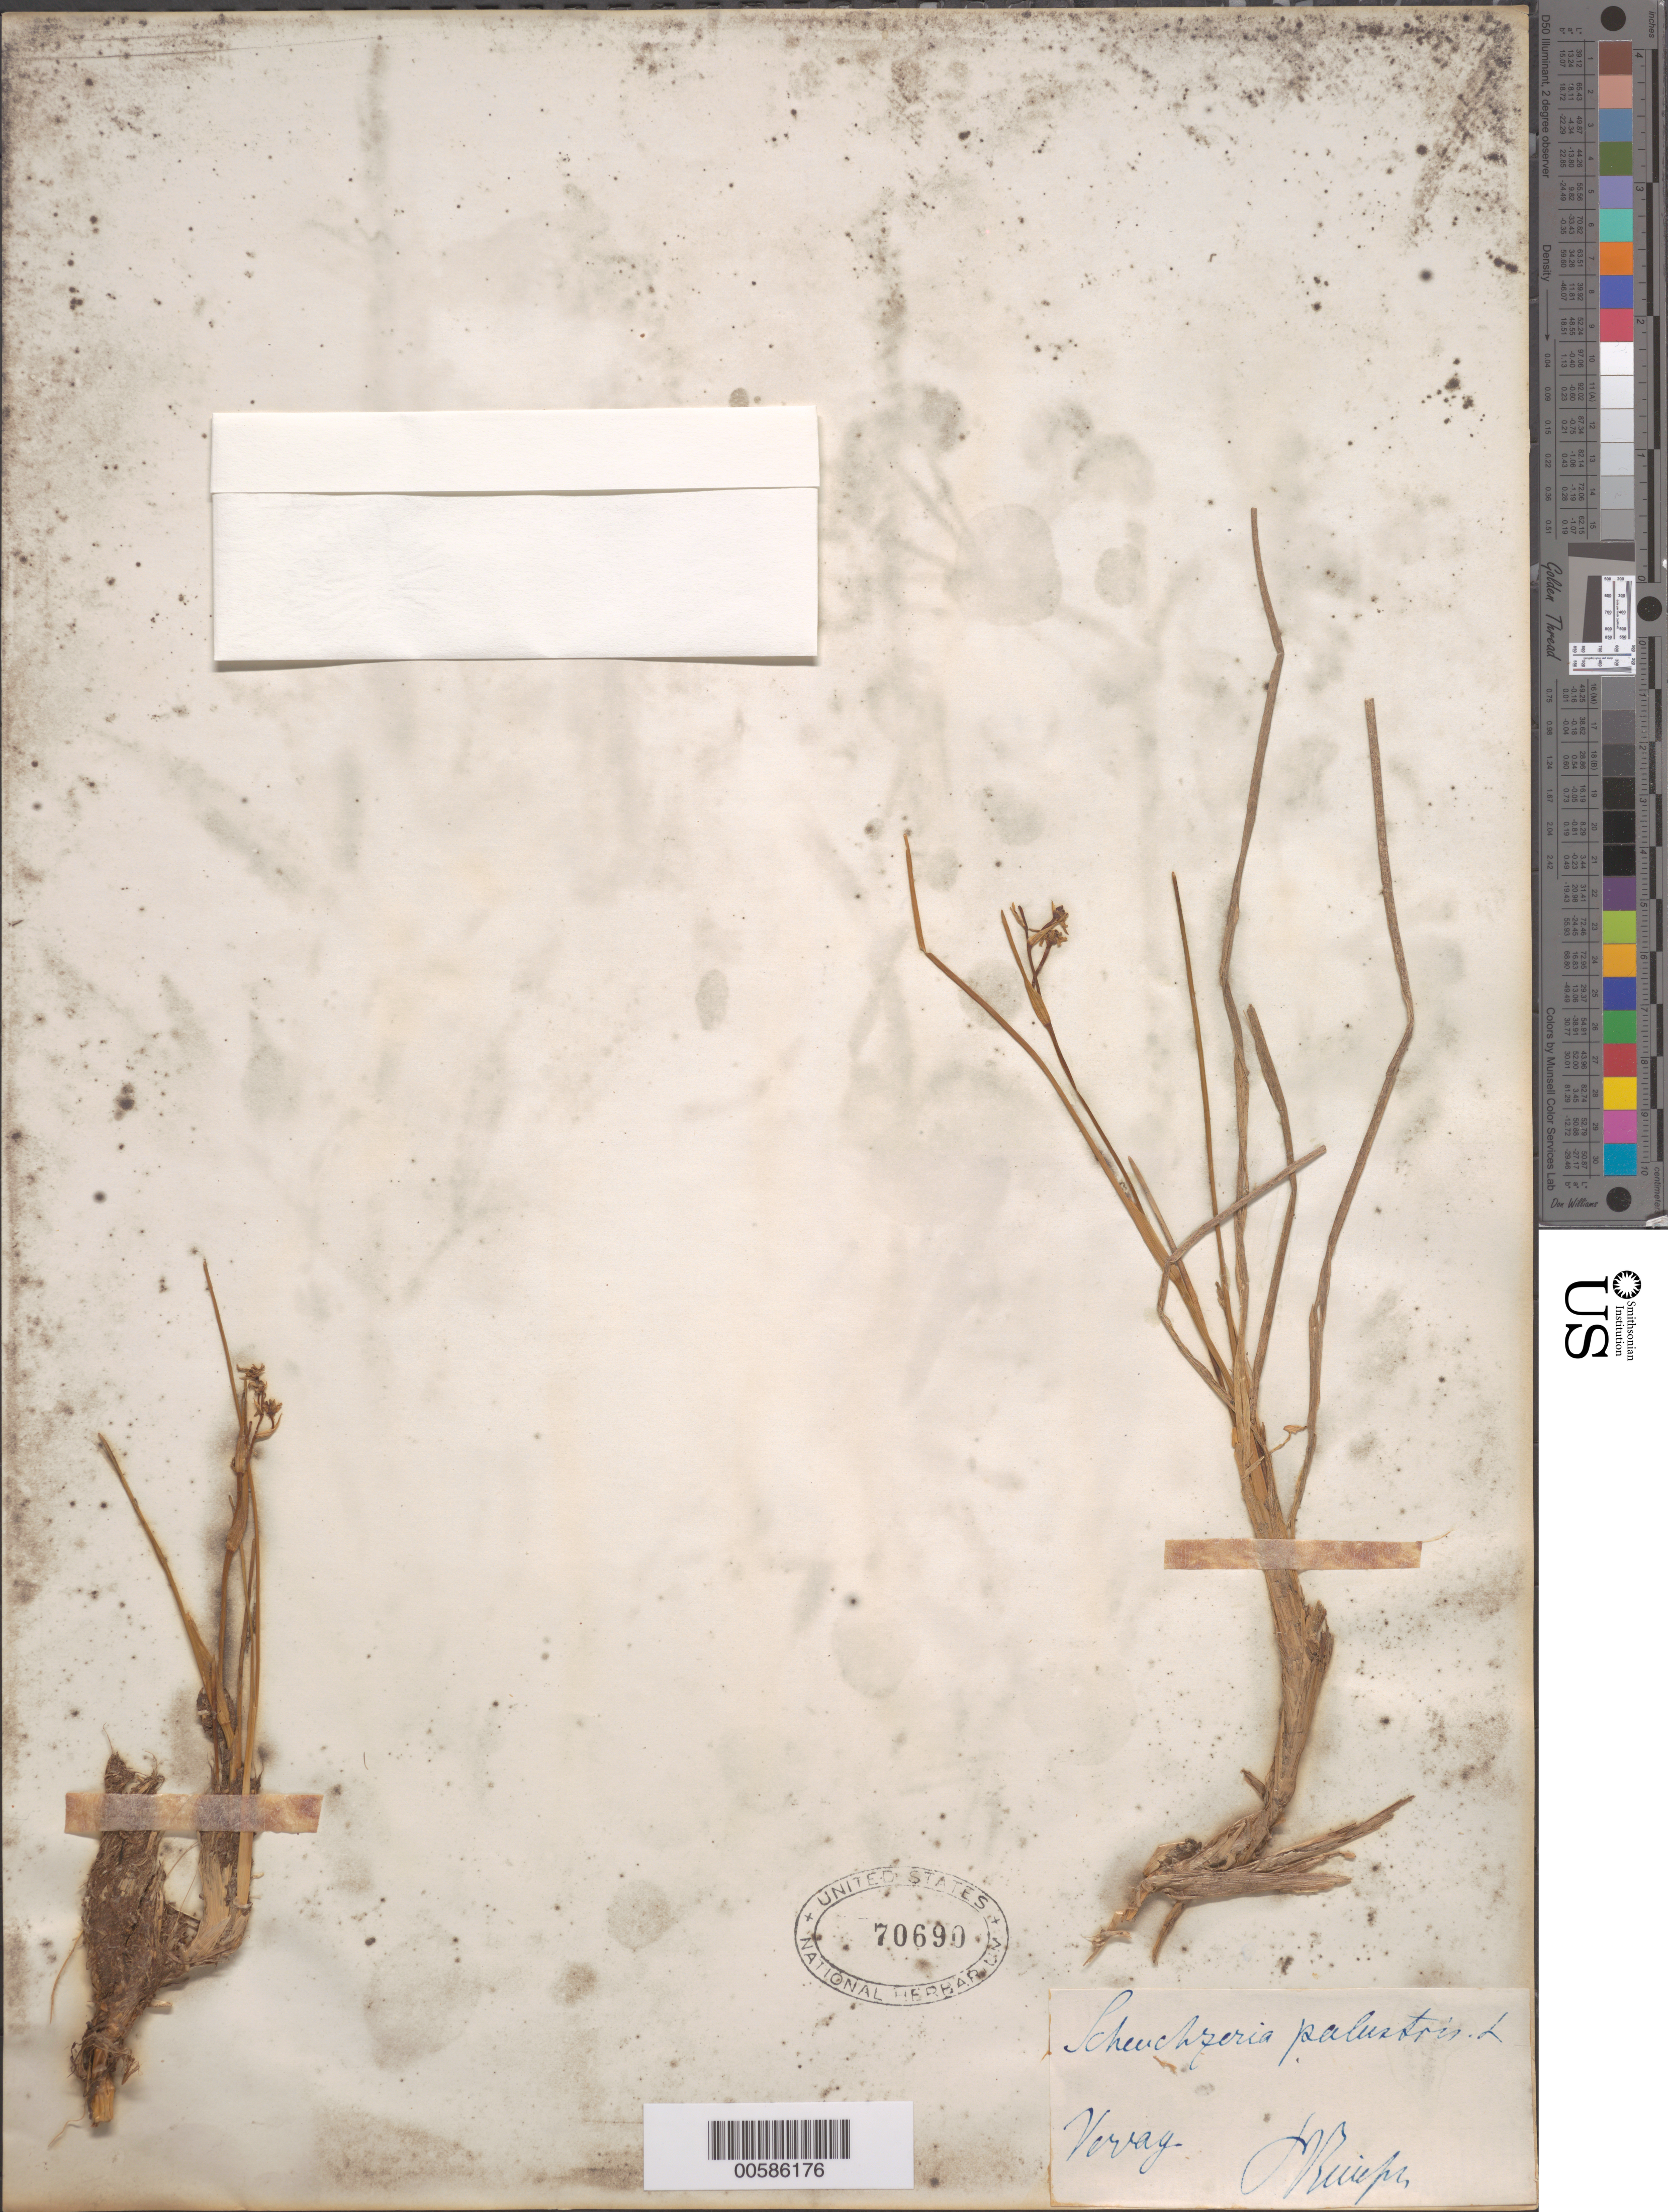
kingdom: Plantae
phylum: Tracheophyta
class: Liliopsida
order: Alismatales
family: Scheuchzeriaceae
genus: Scheuchzeria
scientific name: Scheuchzeria palustris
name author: L.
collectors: -. Ruiepi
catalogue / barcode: US 70690